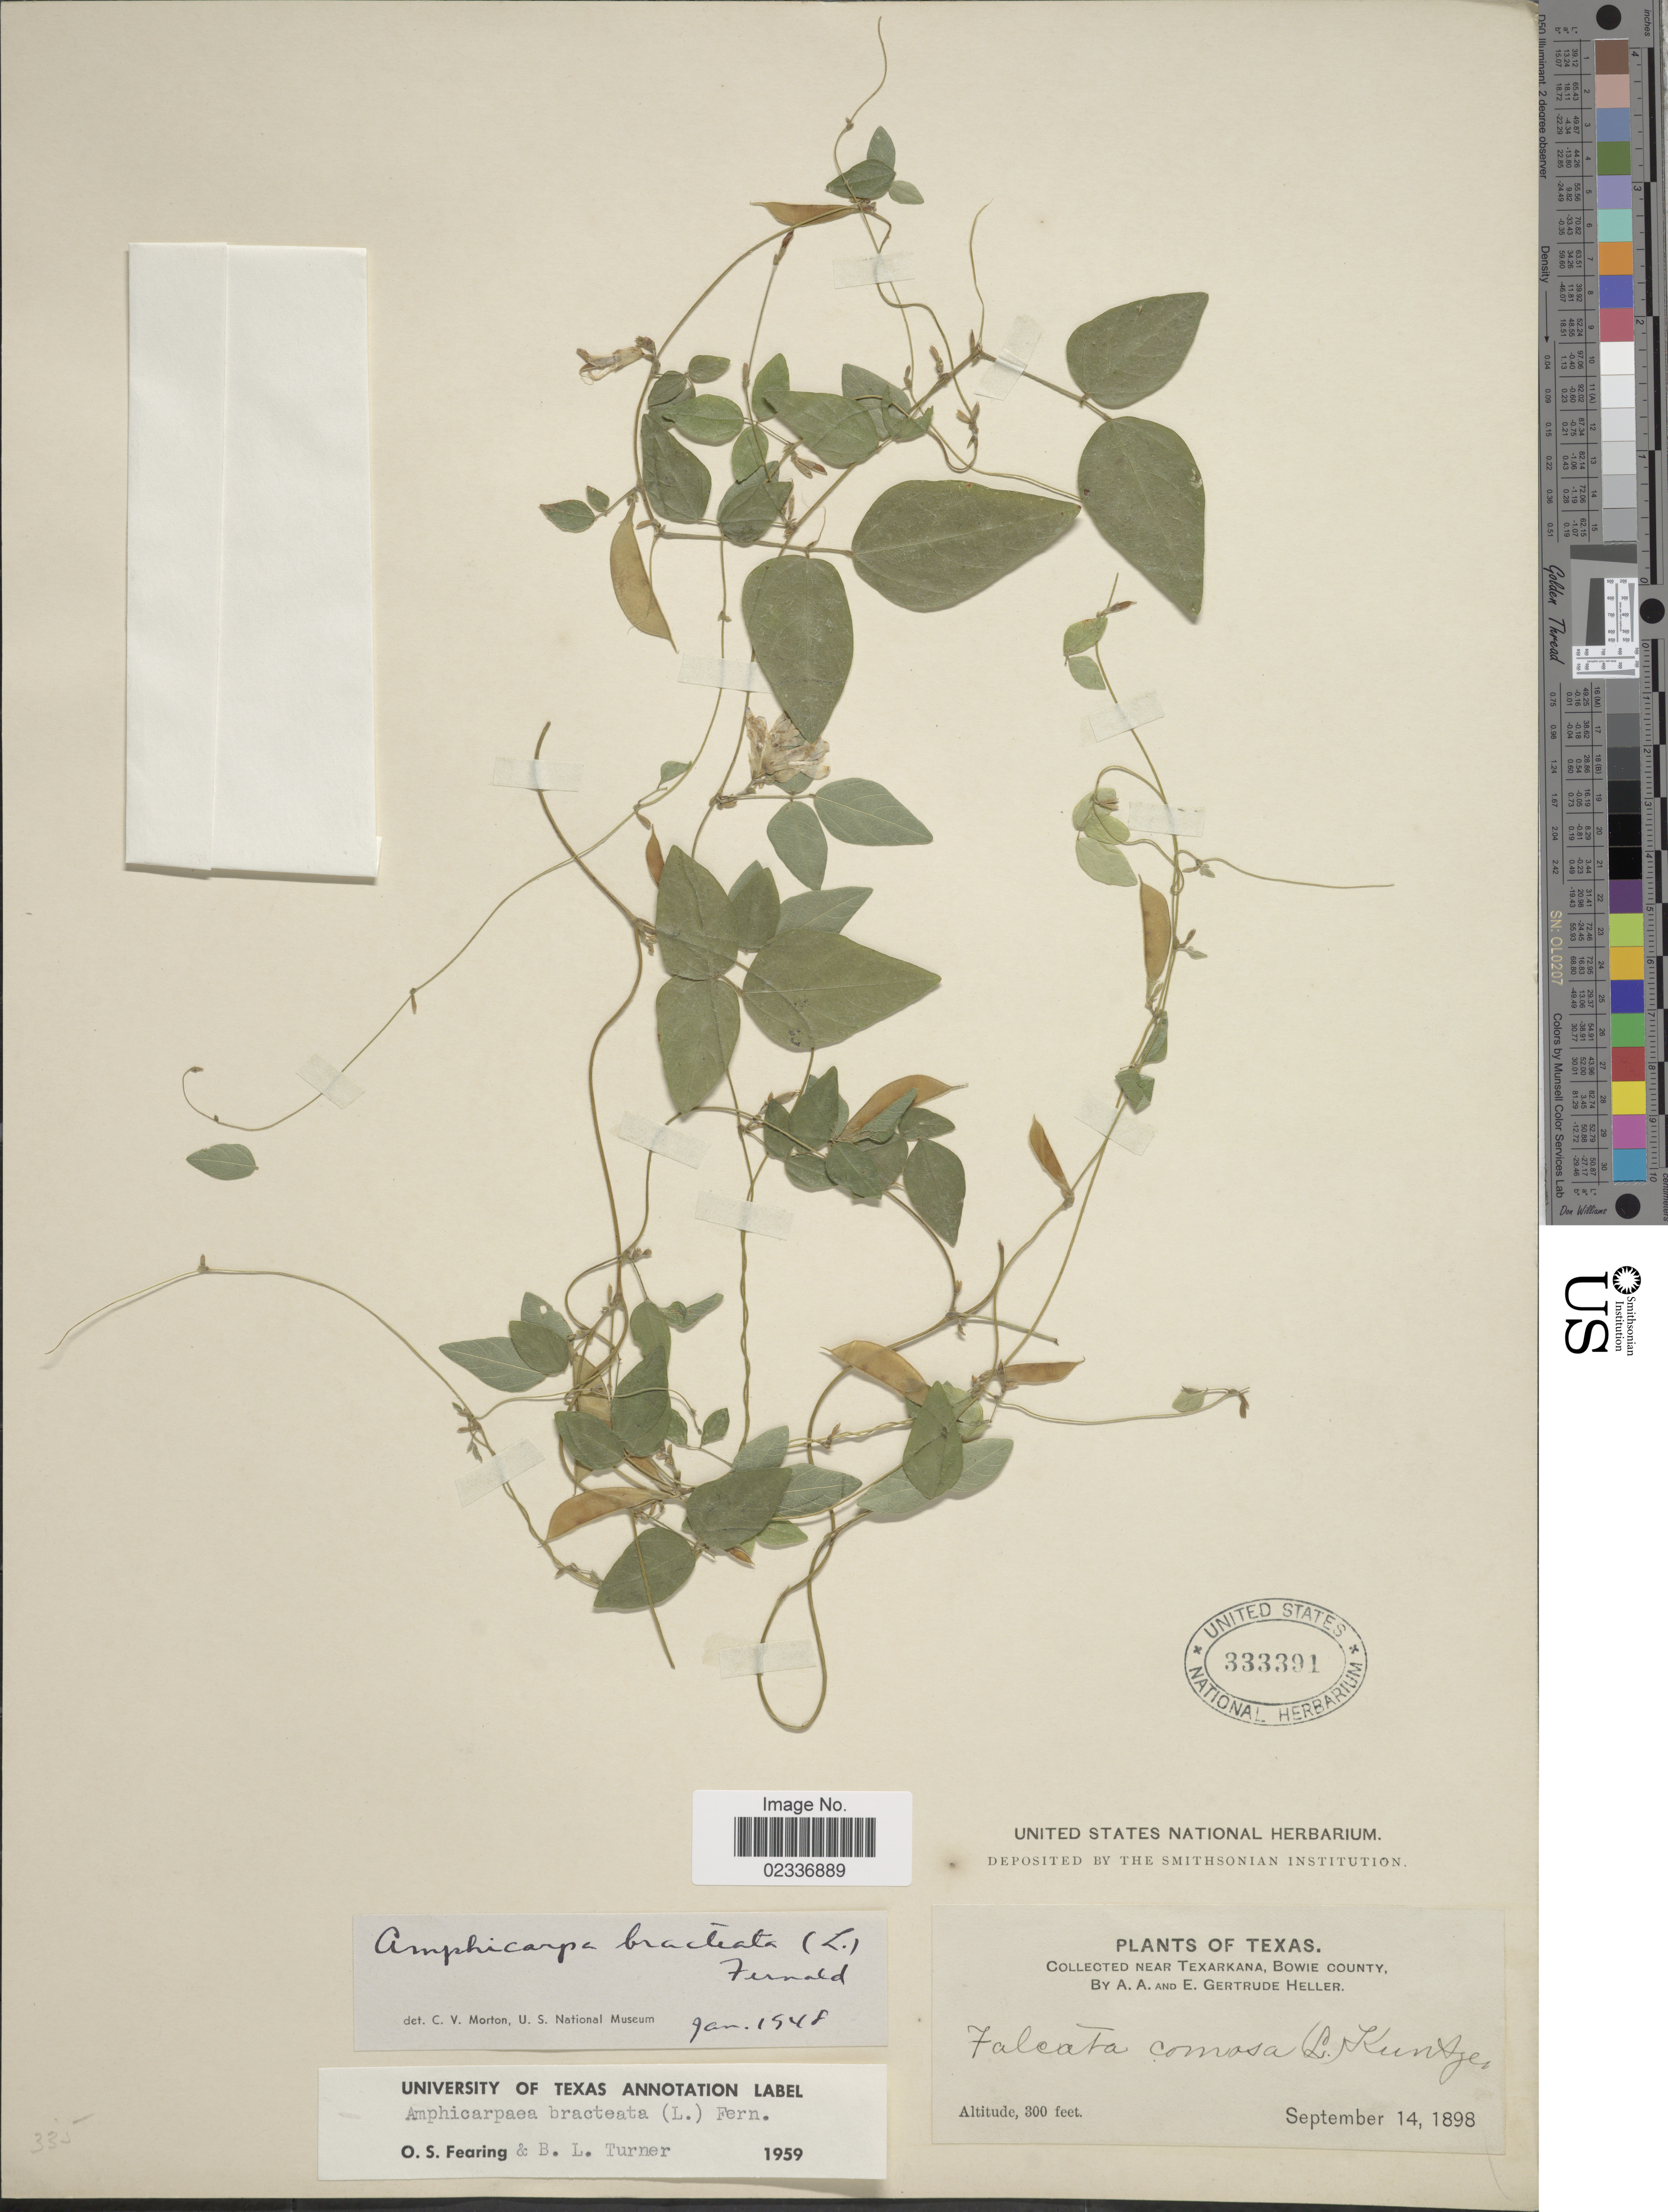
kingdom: Plantae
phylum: Tracheophyta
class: Magnoliopsida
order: Fabales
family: Fabaceae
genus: Amphicarpaea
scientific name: Amphicarpaea bracteata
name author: (L.) Fernald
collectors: A. A. Heller & E. G. Heller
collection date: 1898-09-14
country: United States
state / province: Texas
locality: Near Texarkana, Bowie County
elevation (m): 91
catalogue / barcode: US 333391